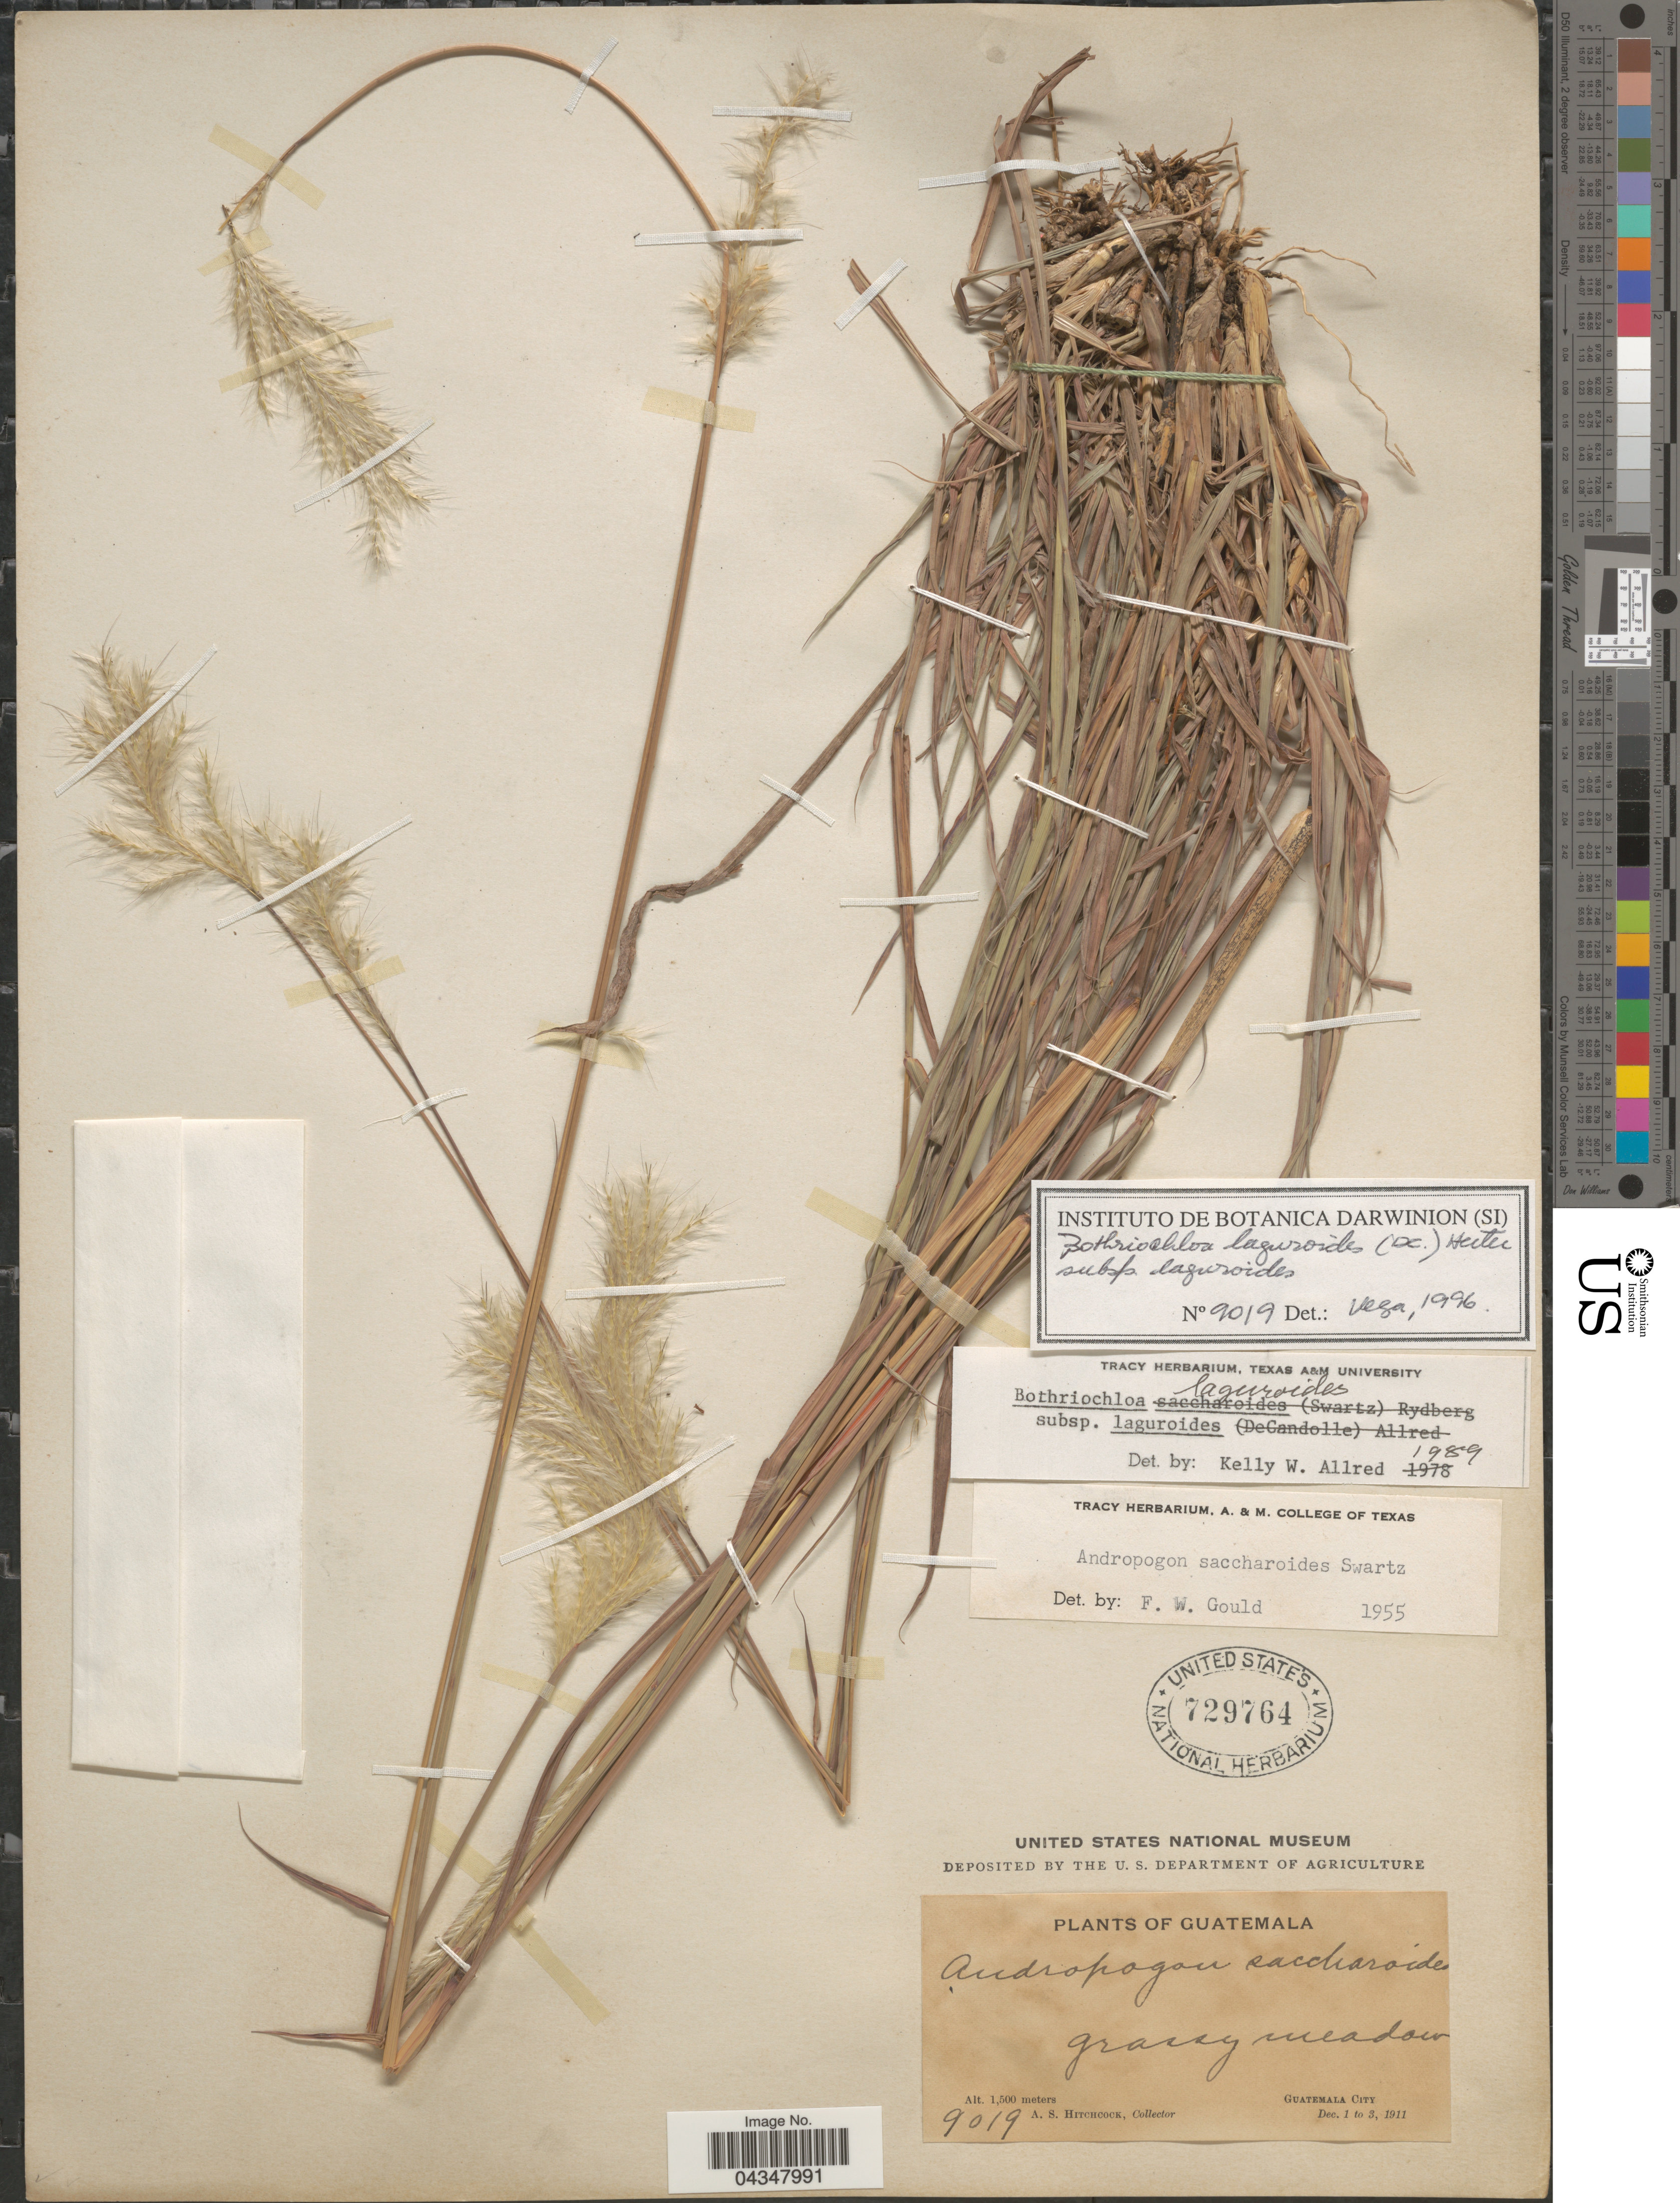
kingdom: Plantae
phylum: Tracheophyta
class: Liliopsida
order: Poales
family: Poaceae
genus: Bothriochloa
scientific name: Bothriochloa laguroides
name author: (DC.) Herter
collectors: A. S. Hitchcock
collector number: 9019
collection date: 1911-12-01/1911-12-03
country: Guatemala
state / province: Guatemala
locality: Guatemala City.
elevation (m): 1500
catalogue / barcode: US 729764